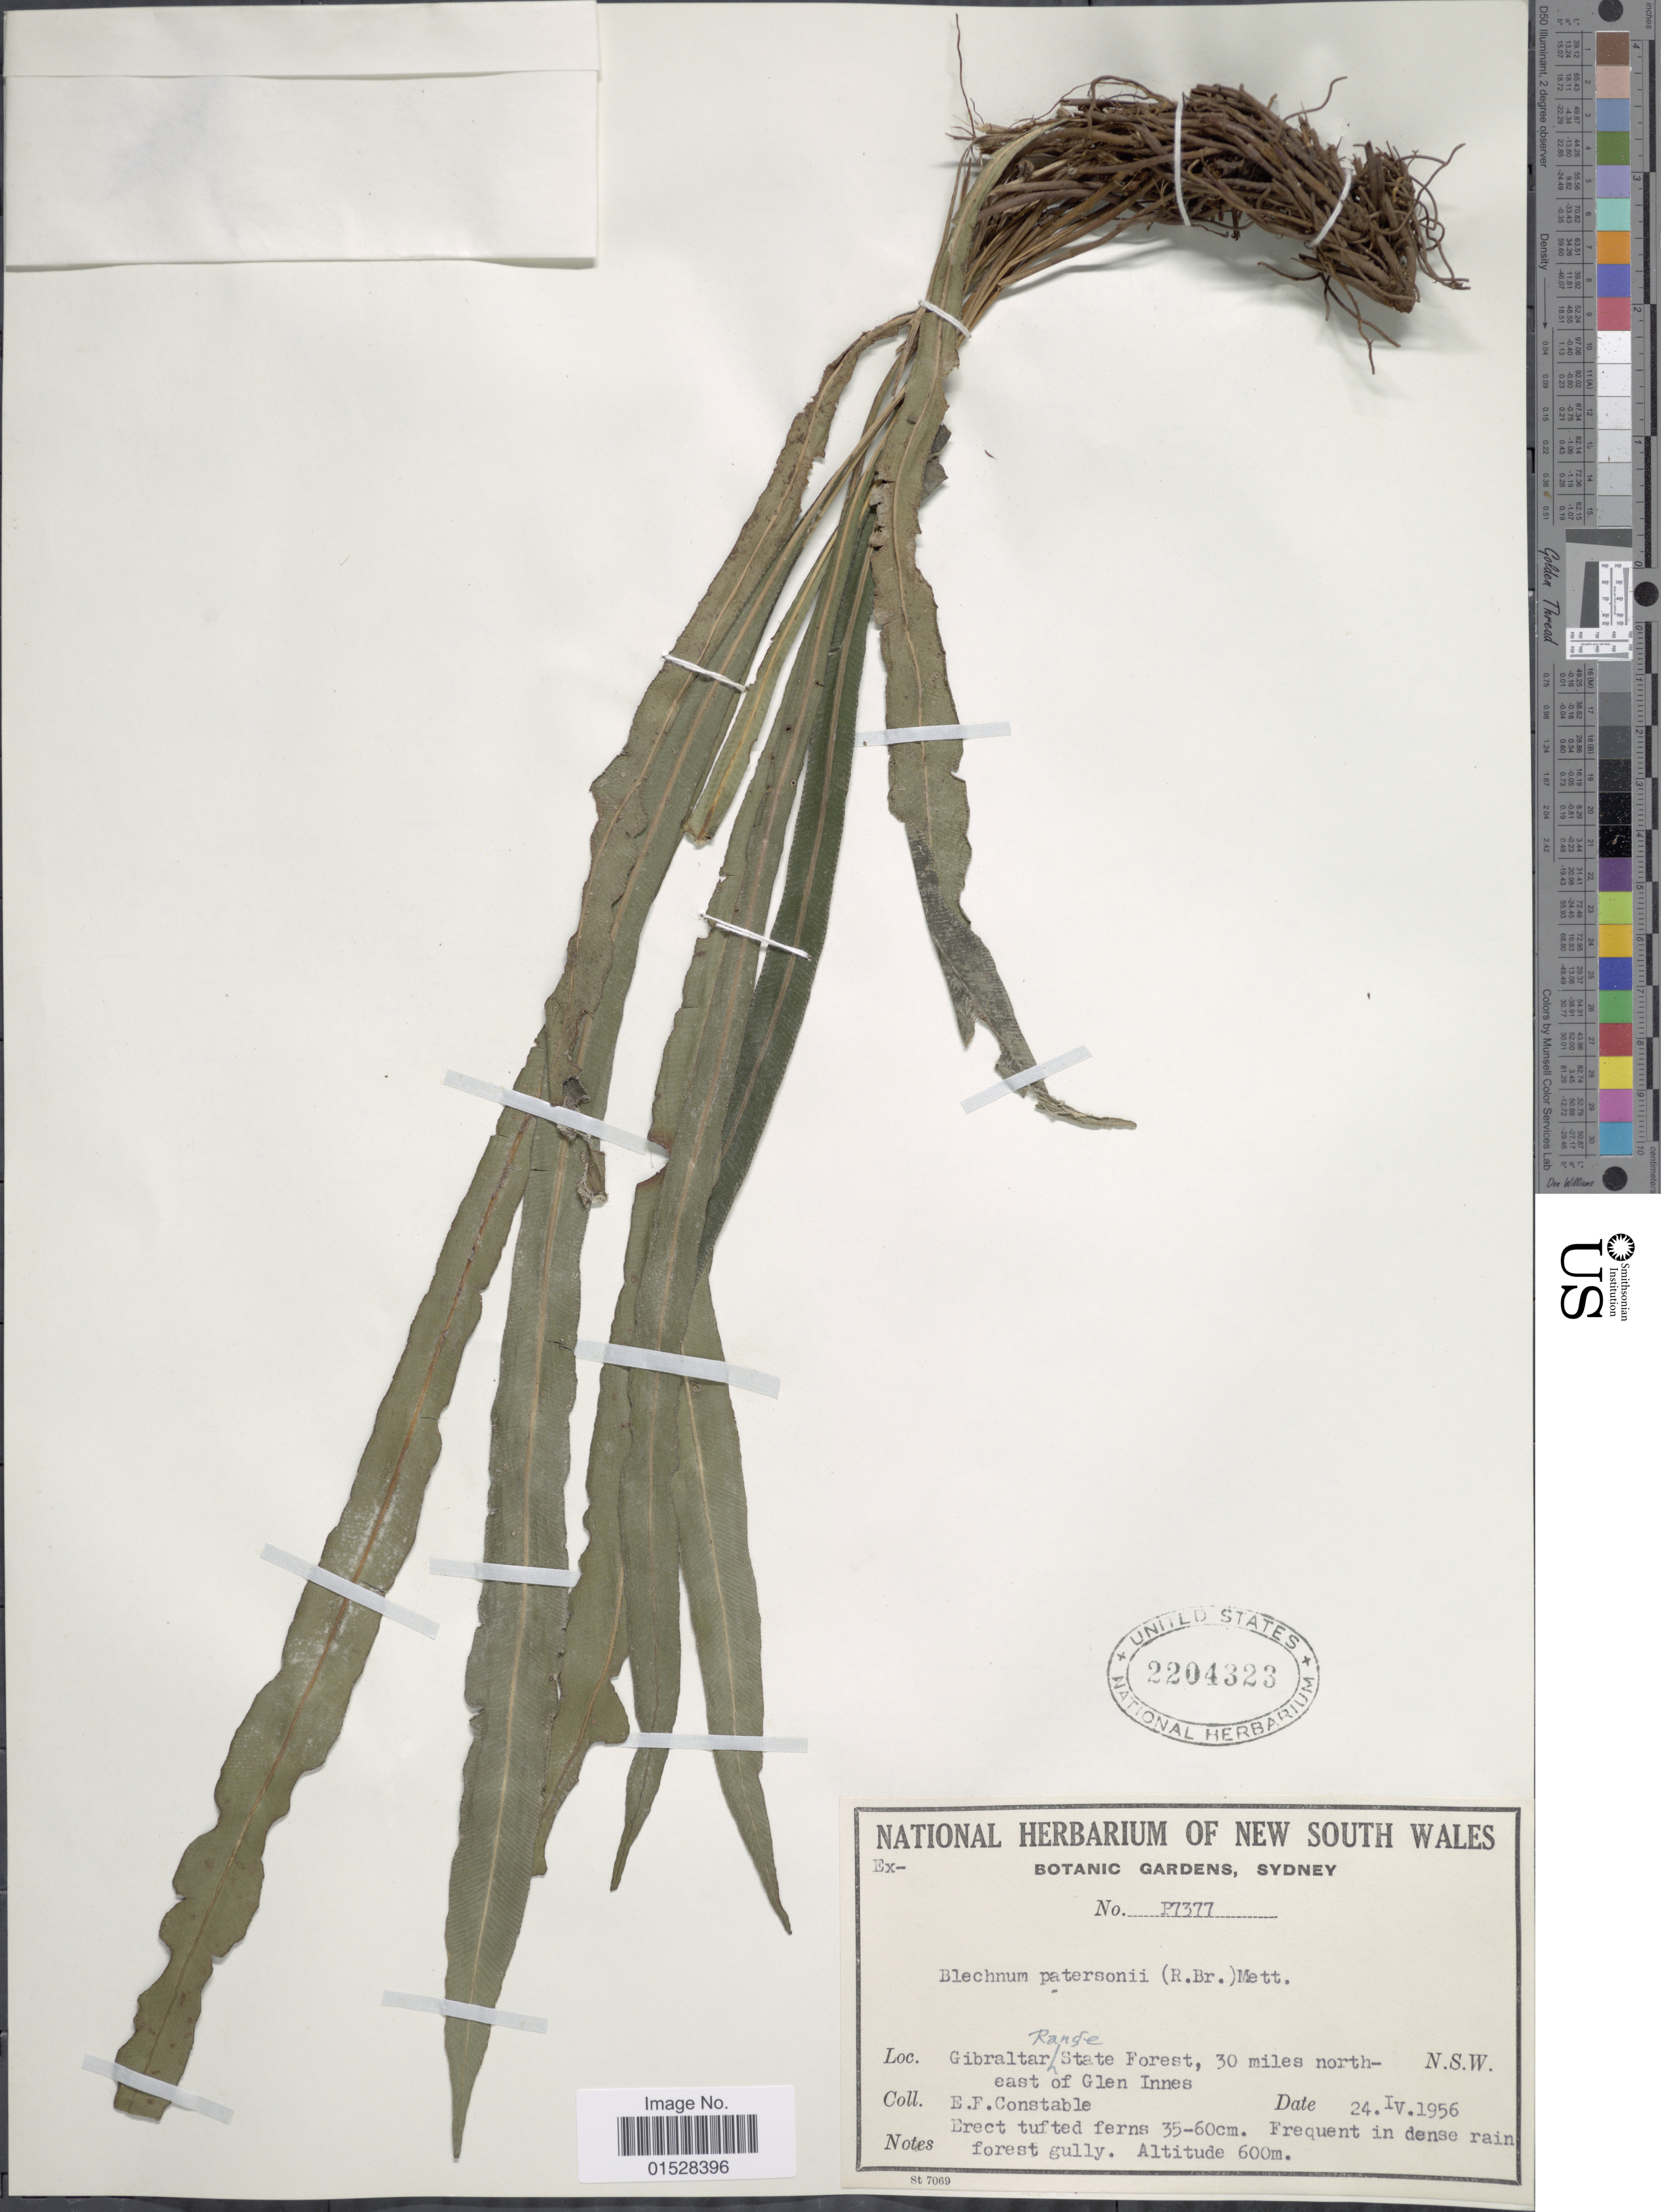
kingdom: Plantae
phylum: Tracheophyta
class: Polypodiopsida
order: Polypodiales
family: Blechnaceae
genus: Blechnum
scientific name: Blechnum patersonii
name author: (R. Br.) Mett.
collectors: E. F. Constable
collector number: P7377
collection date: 1956-04-24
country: Australia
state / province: New South Wales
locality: Gibraltar Range State Forest, 30 miles north-east of Glen Innes.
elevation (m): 600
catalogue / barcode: US 2204323